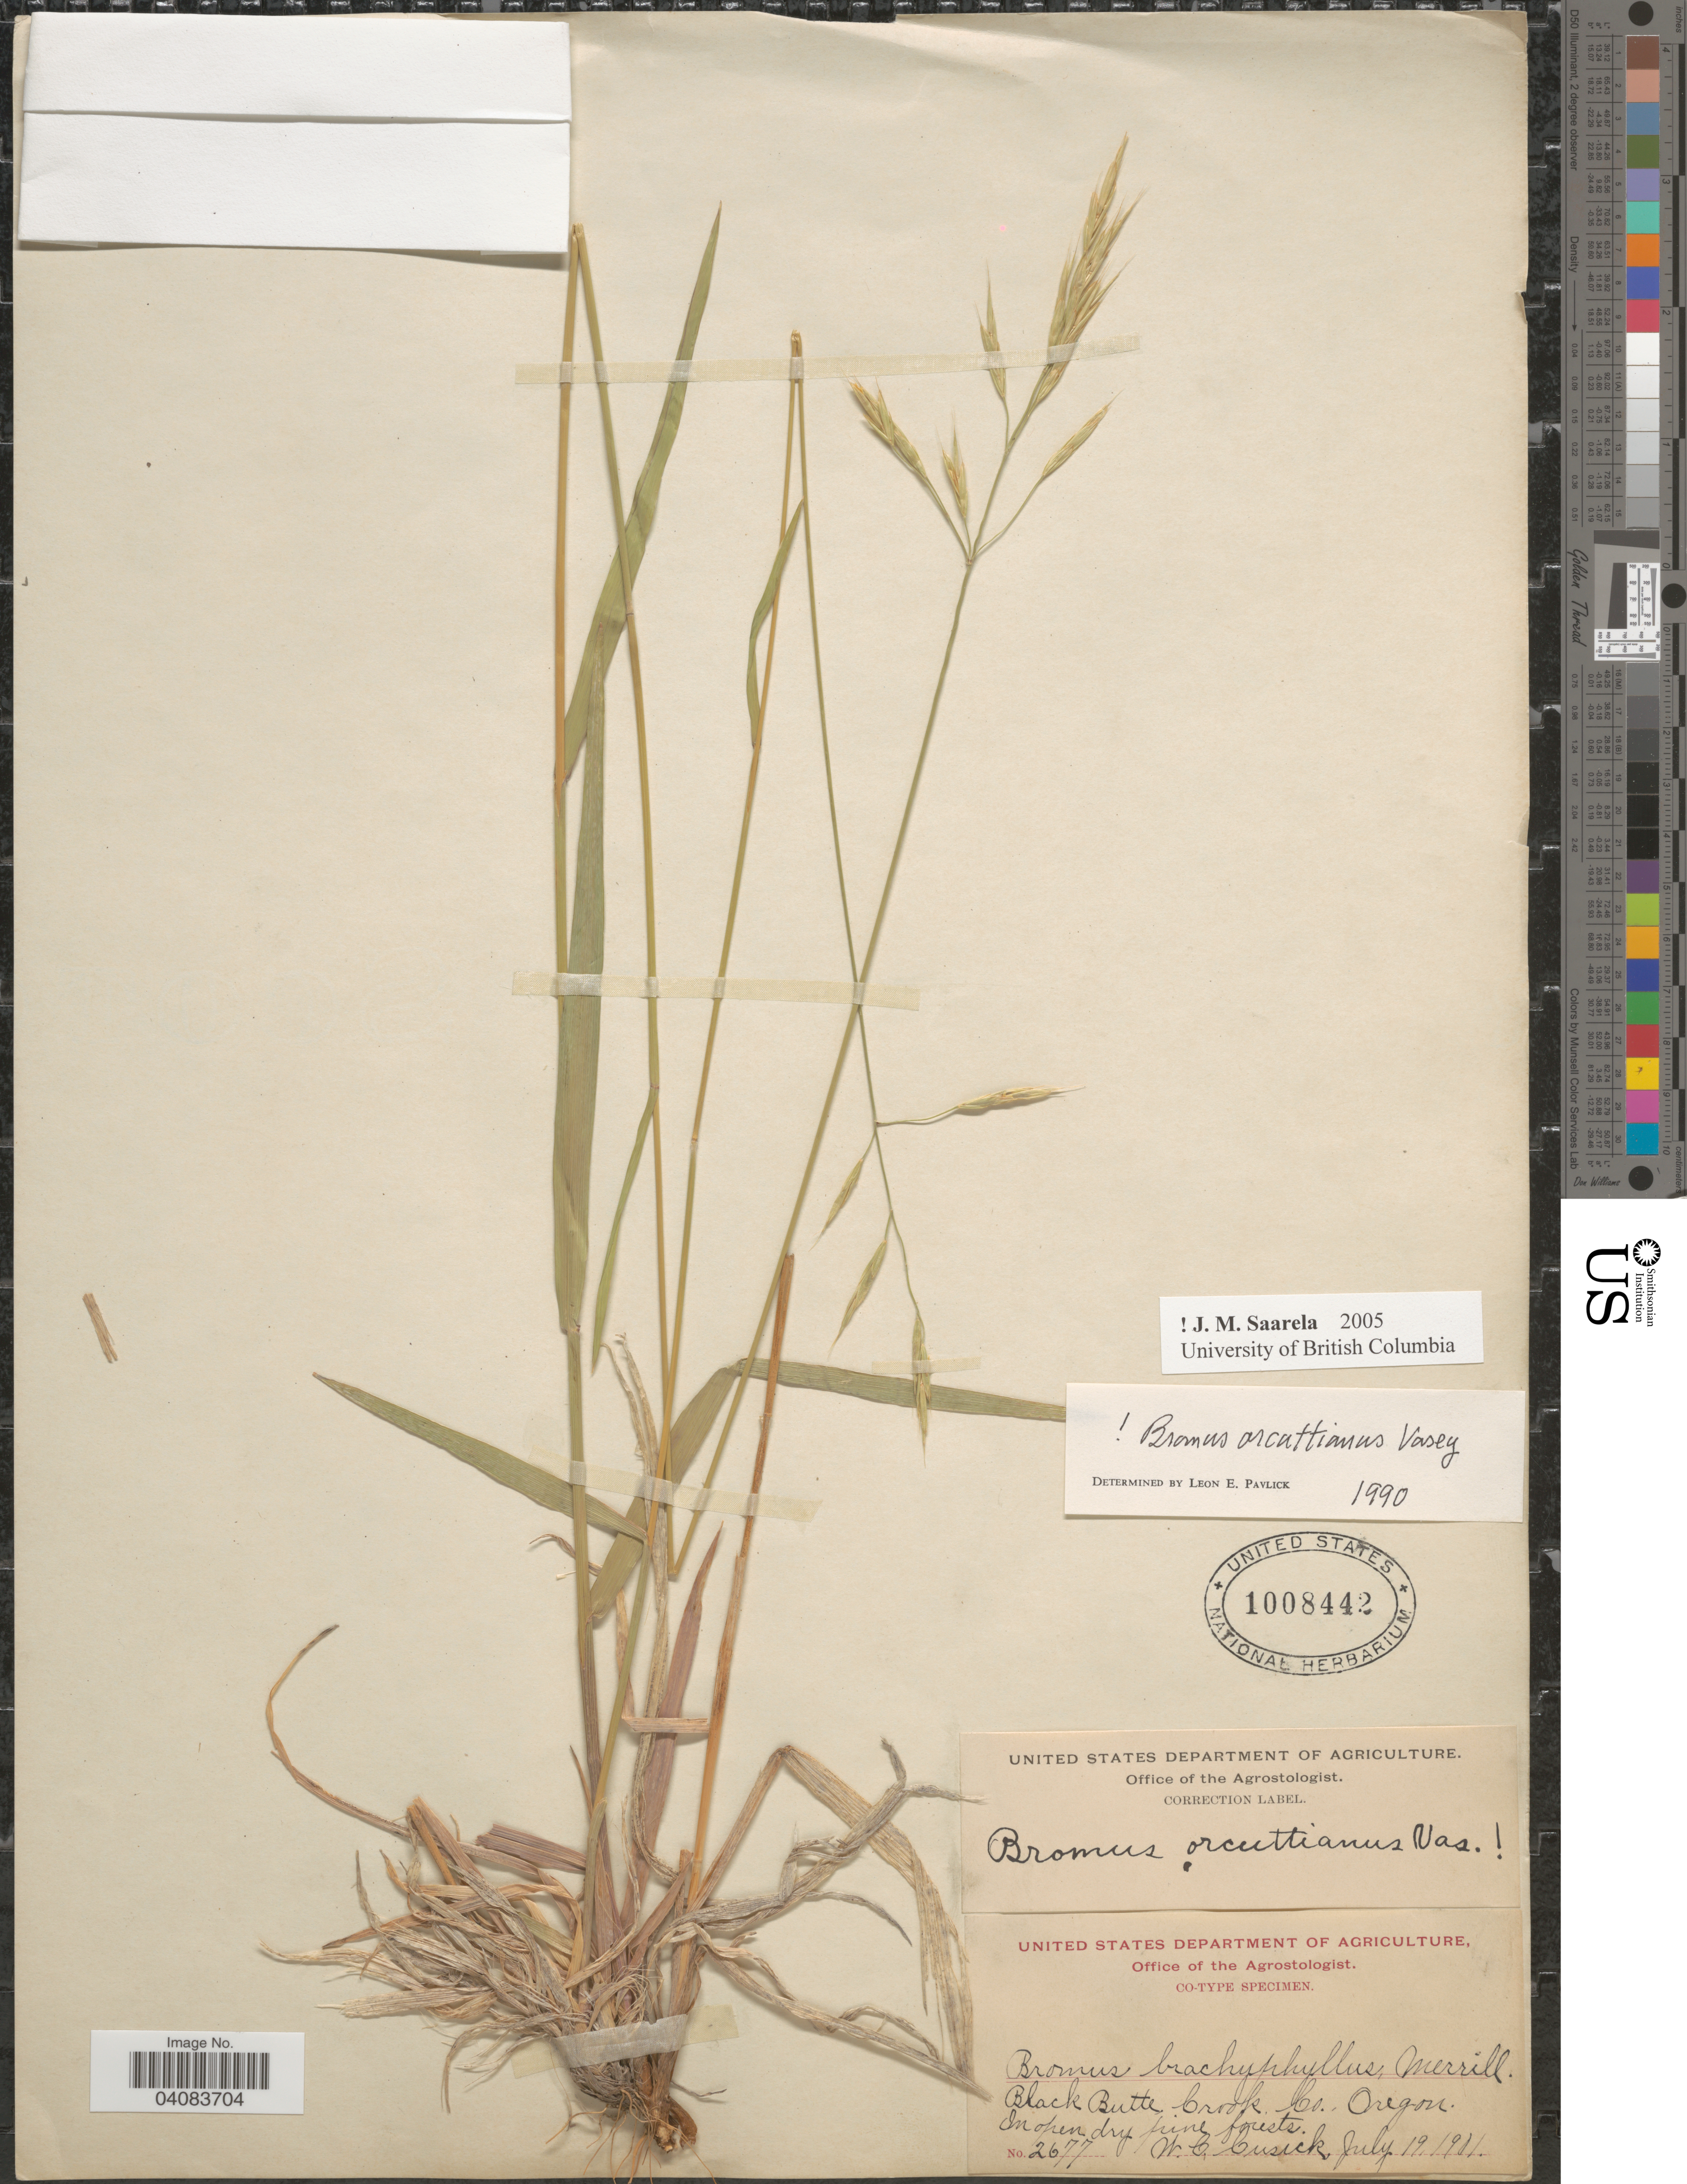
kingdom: Plantae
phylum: Tracheophyta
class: Liliopsida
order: Poales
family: Poaceae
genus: Bromus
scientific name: Bromus orcuttianus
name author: Vasey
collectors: W. C. Cusick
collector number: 2677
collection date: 1901-07-19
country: United States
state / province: Oregon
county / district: Crook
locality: Black Butte. Crook Co.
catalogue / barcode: US 1008442